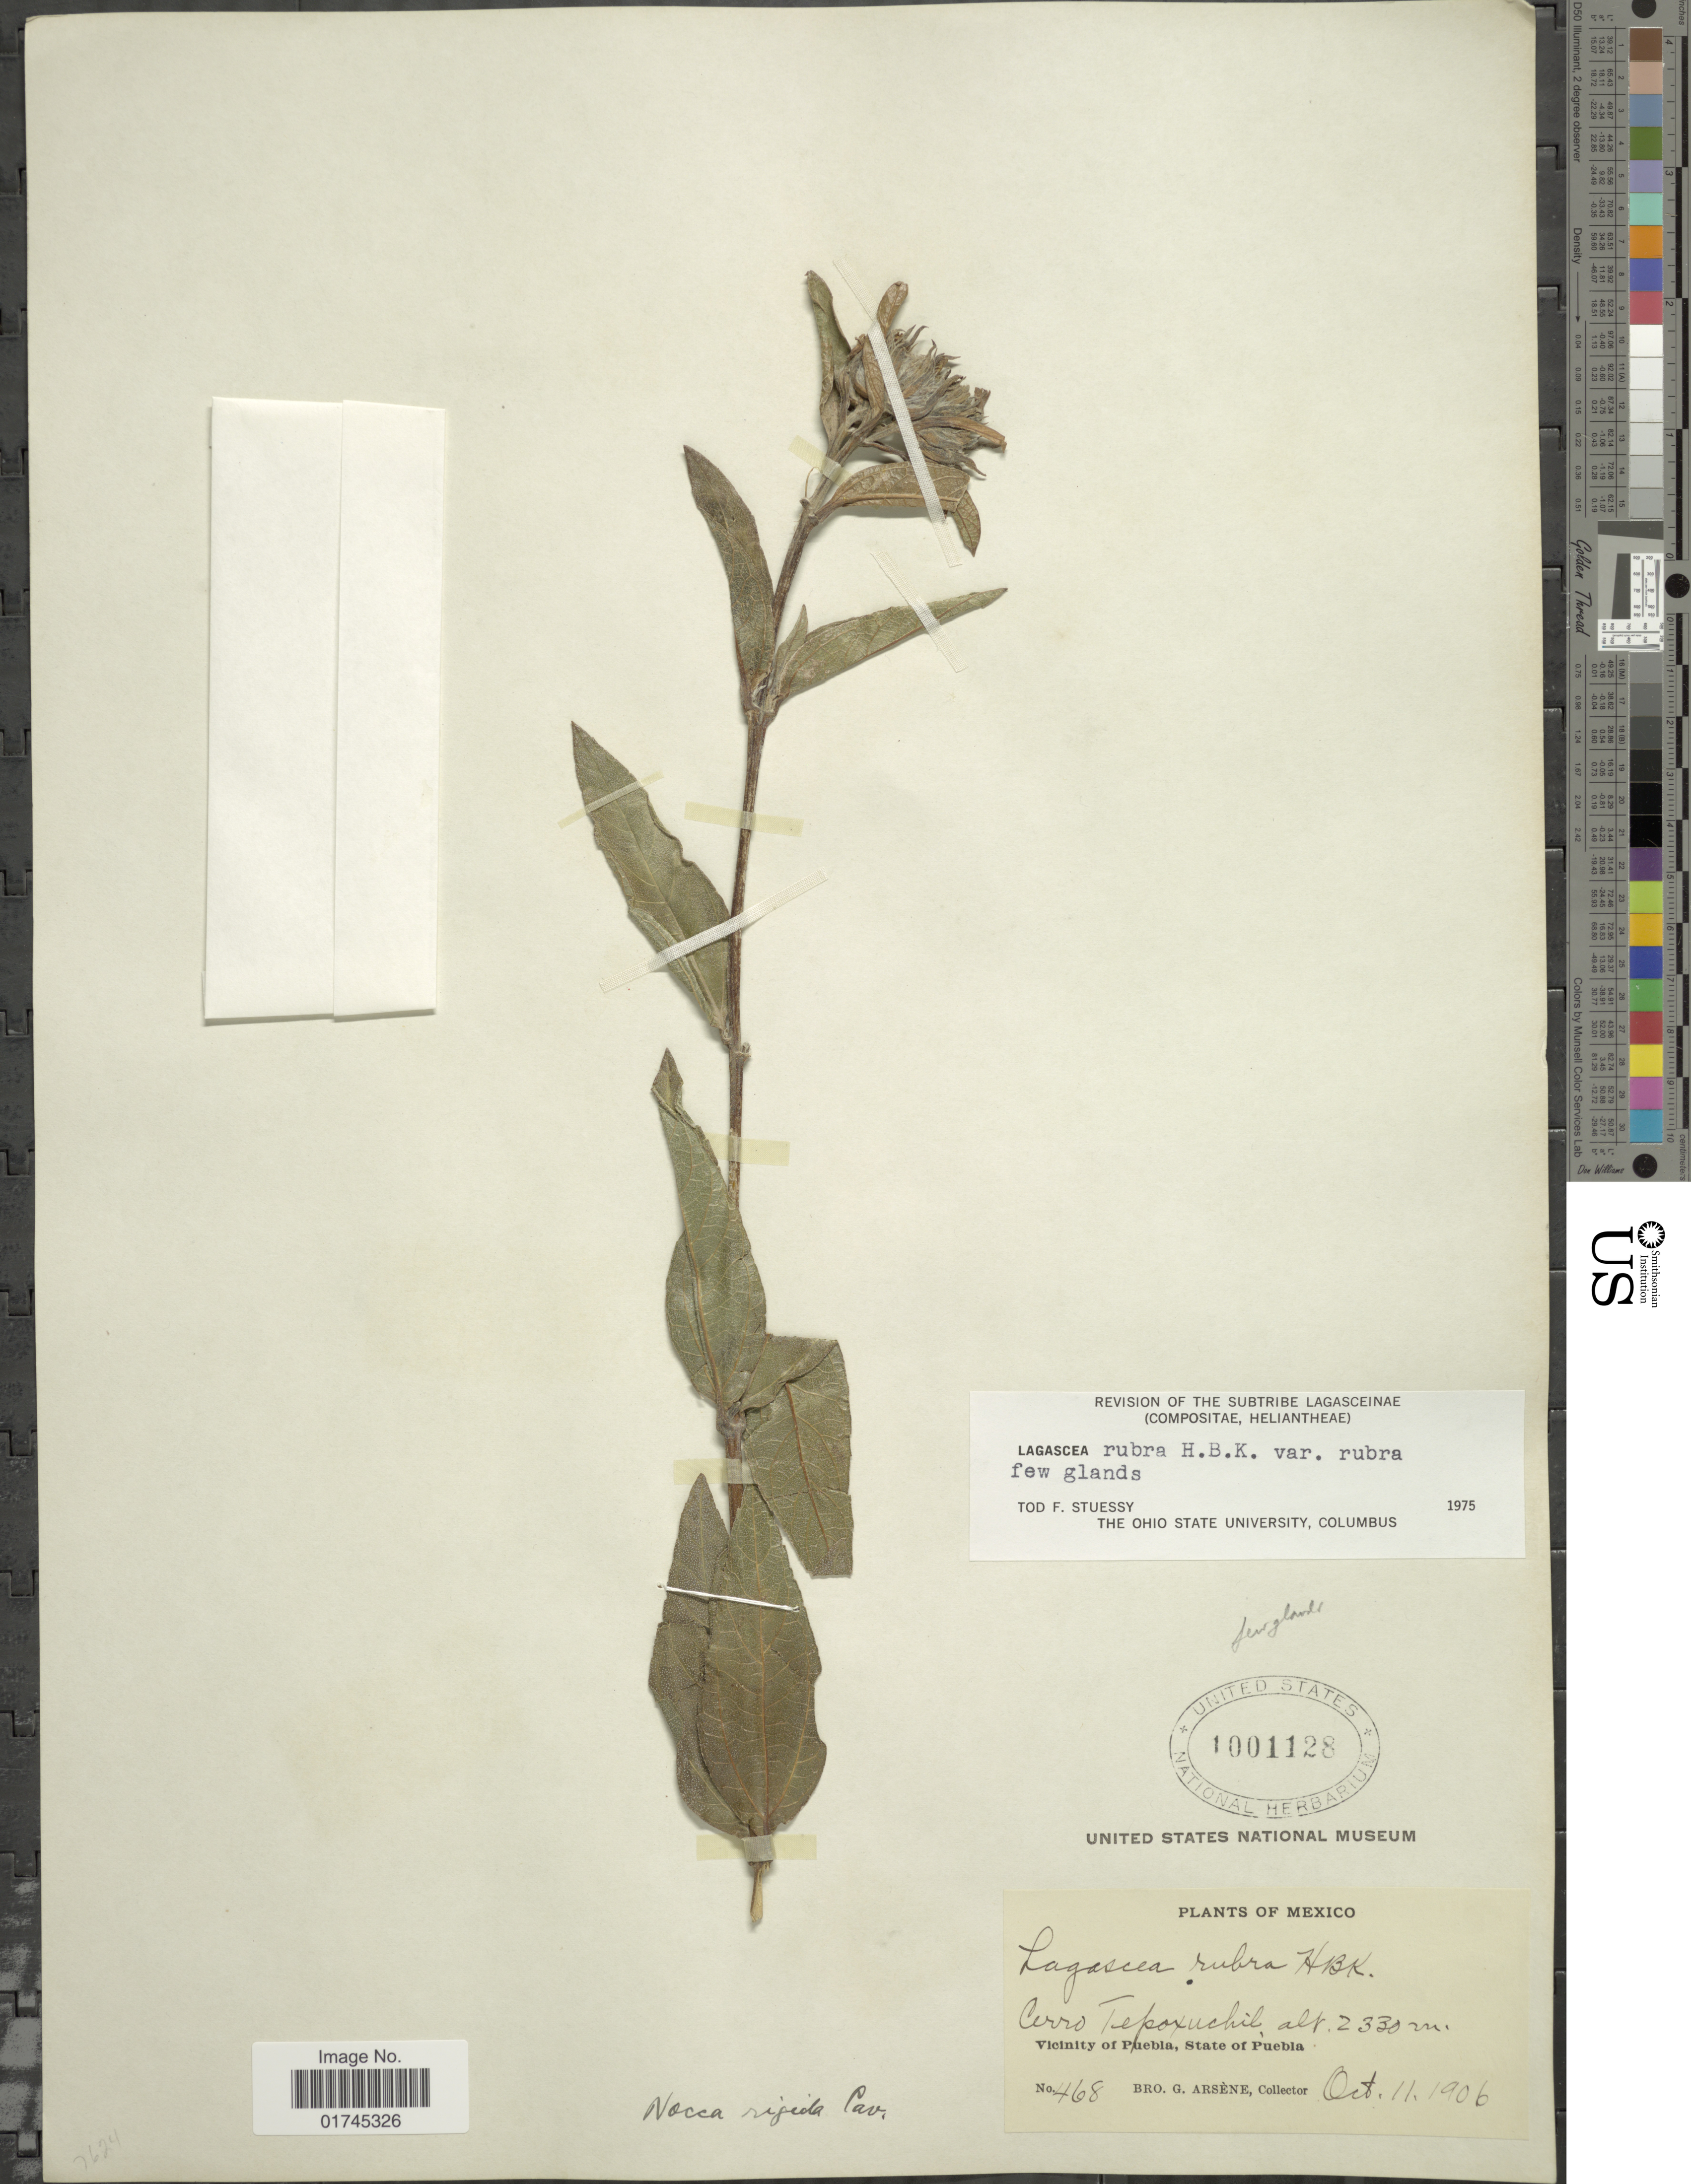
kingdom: Plantae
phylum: Tracheophyta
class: Magnoliopsida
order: Asterales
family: Asteraceae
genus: Lagascea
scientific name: Lagascea rigida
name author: Cav.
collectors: Bro. G. Arsène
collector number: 468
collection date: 1906-10-11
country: Mexico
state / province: Puebla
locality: Cerro Tepoxuchil, vicinity of Puebla.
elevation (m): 2330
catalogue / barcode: US 1001128